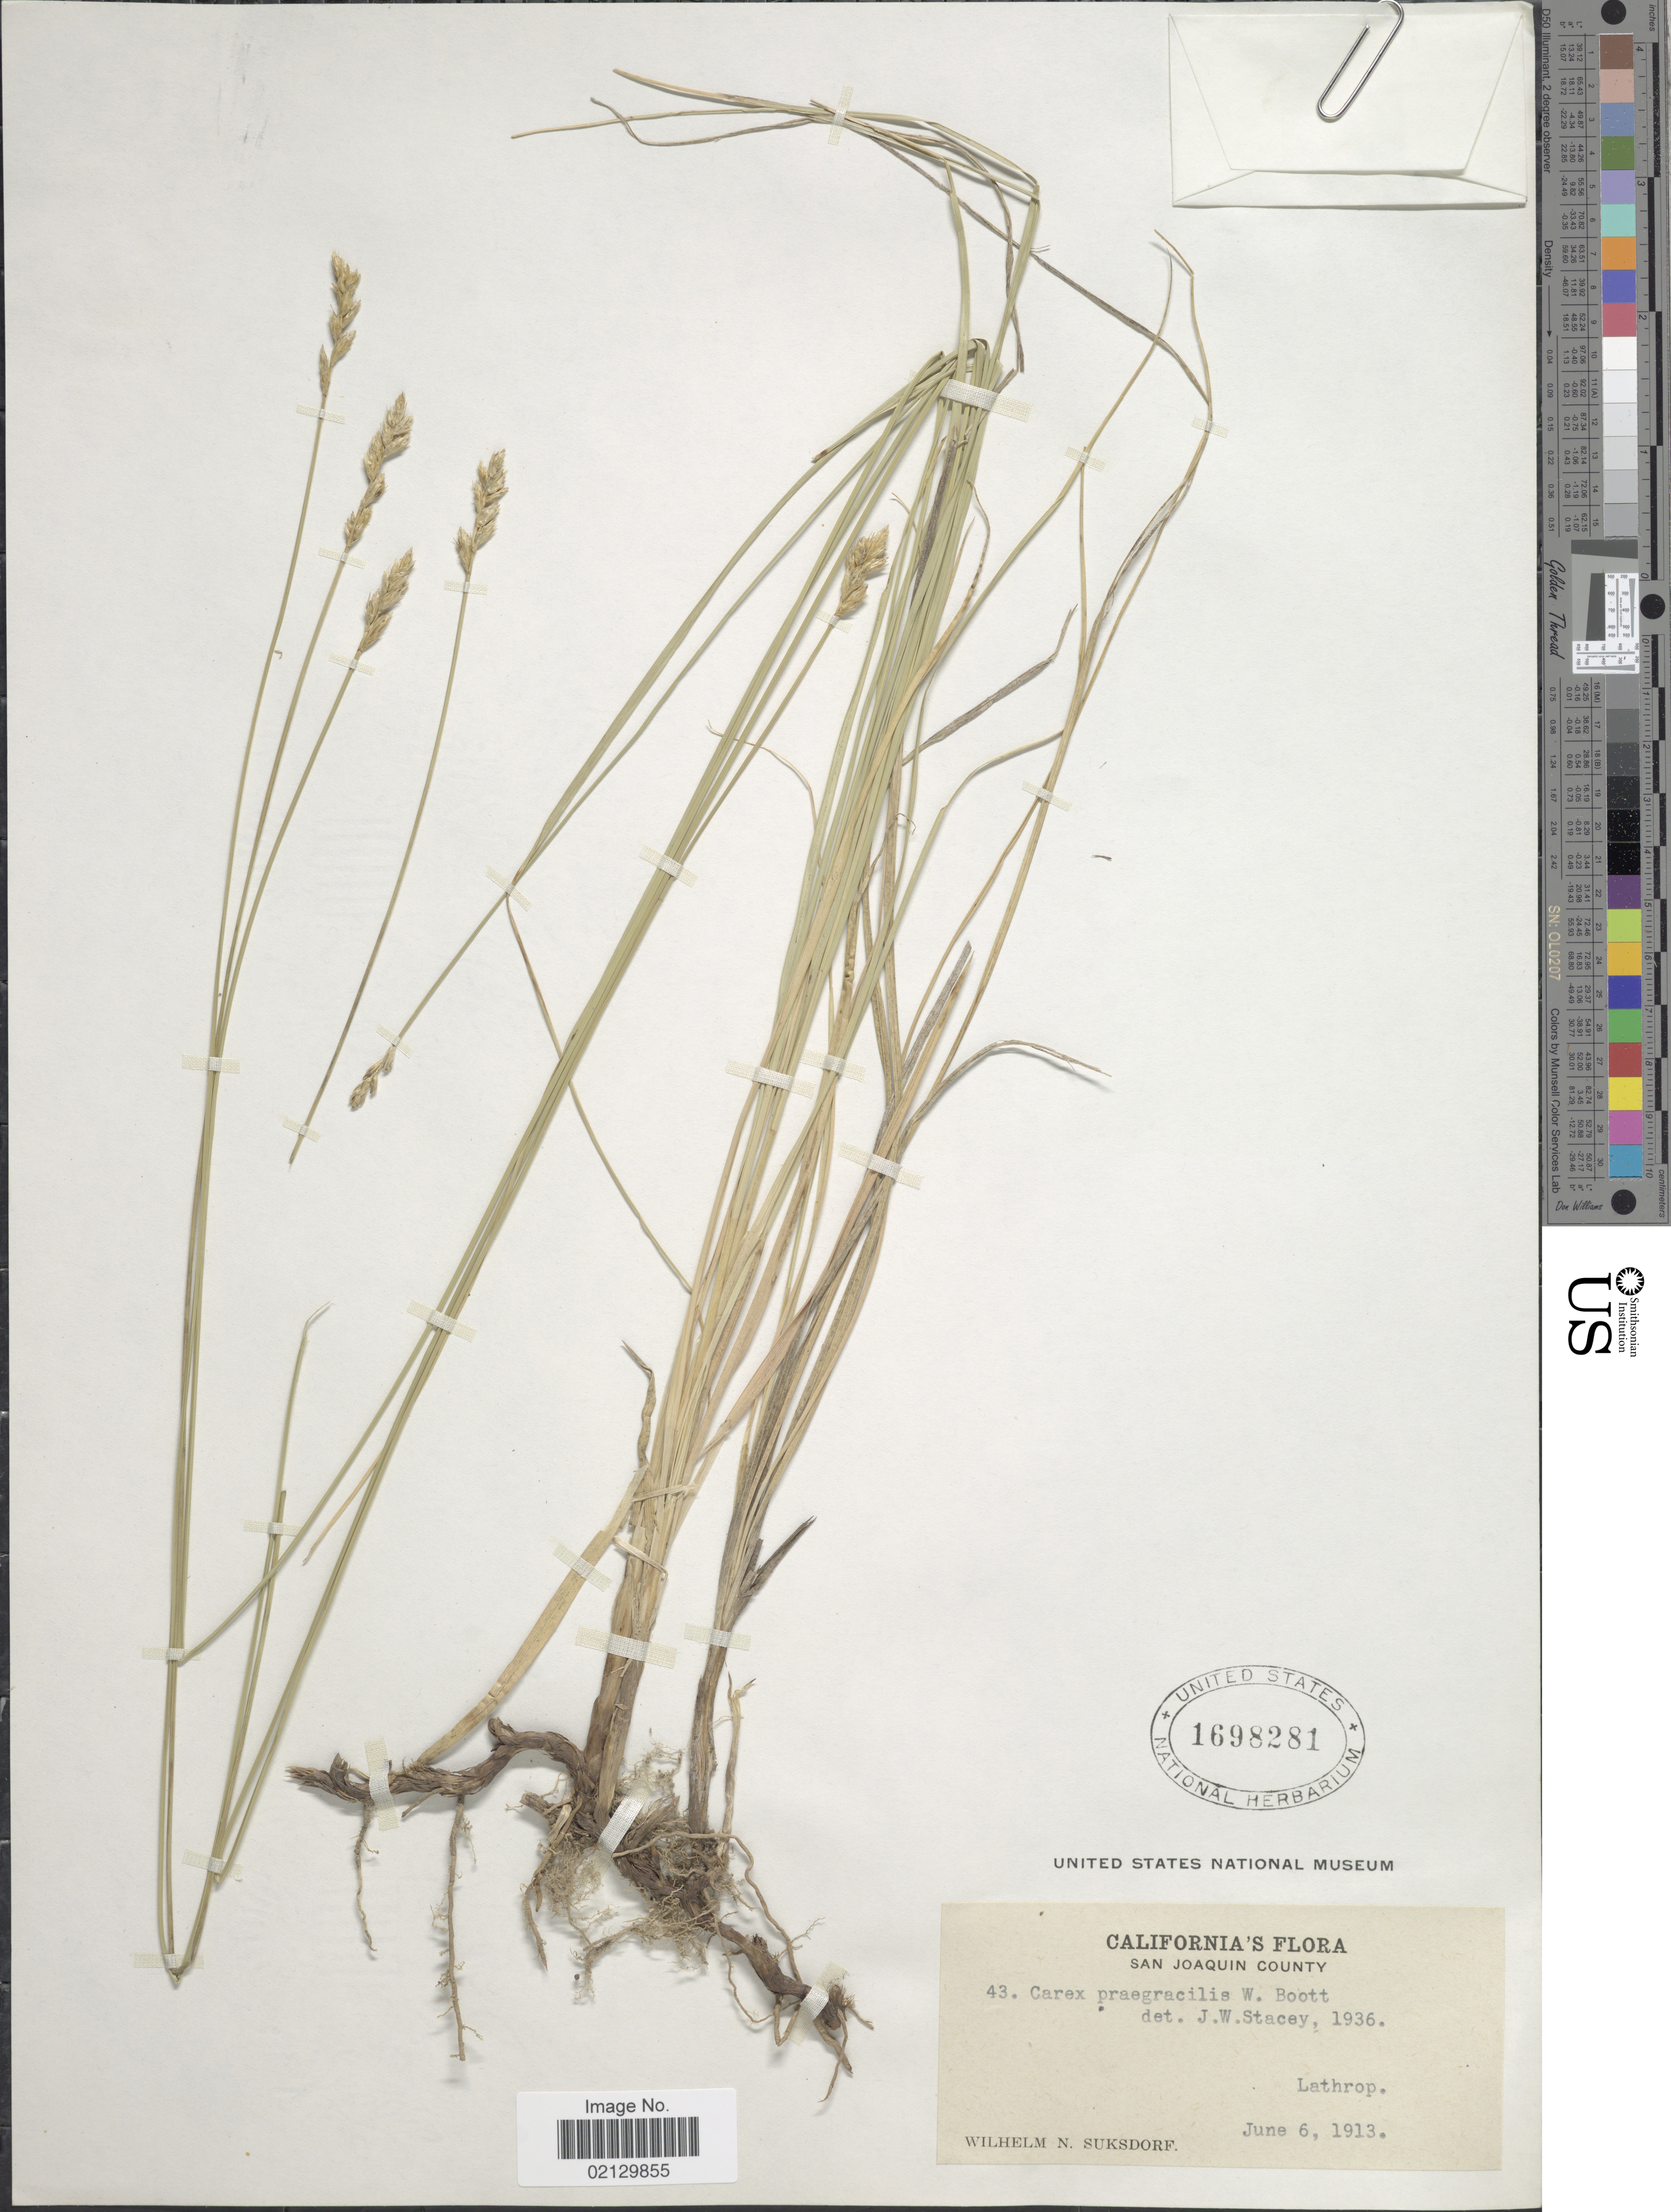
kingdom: Plantae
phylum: Tracheophyta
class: Liliopsida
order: Poales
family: Cyperaceae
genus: Carex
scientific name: Carex praegracilis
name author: W. Boott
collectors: W. N. Suksdorf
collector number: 43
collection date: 1913-06-06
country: United States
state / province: California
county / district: San Joaquin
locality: California. San Joaquin County.Lathrop.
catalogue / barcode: US 1698281